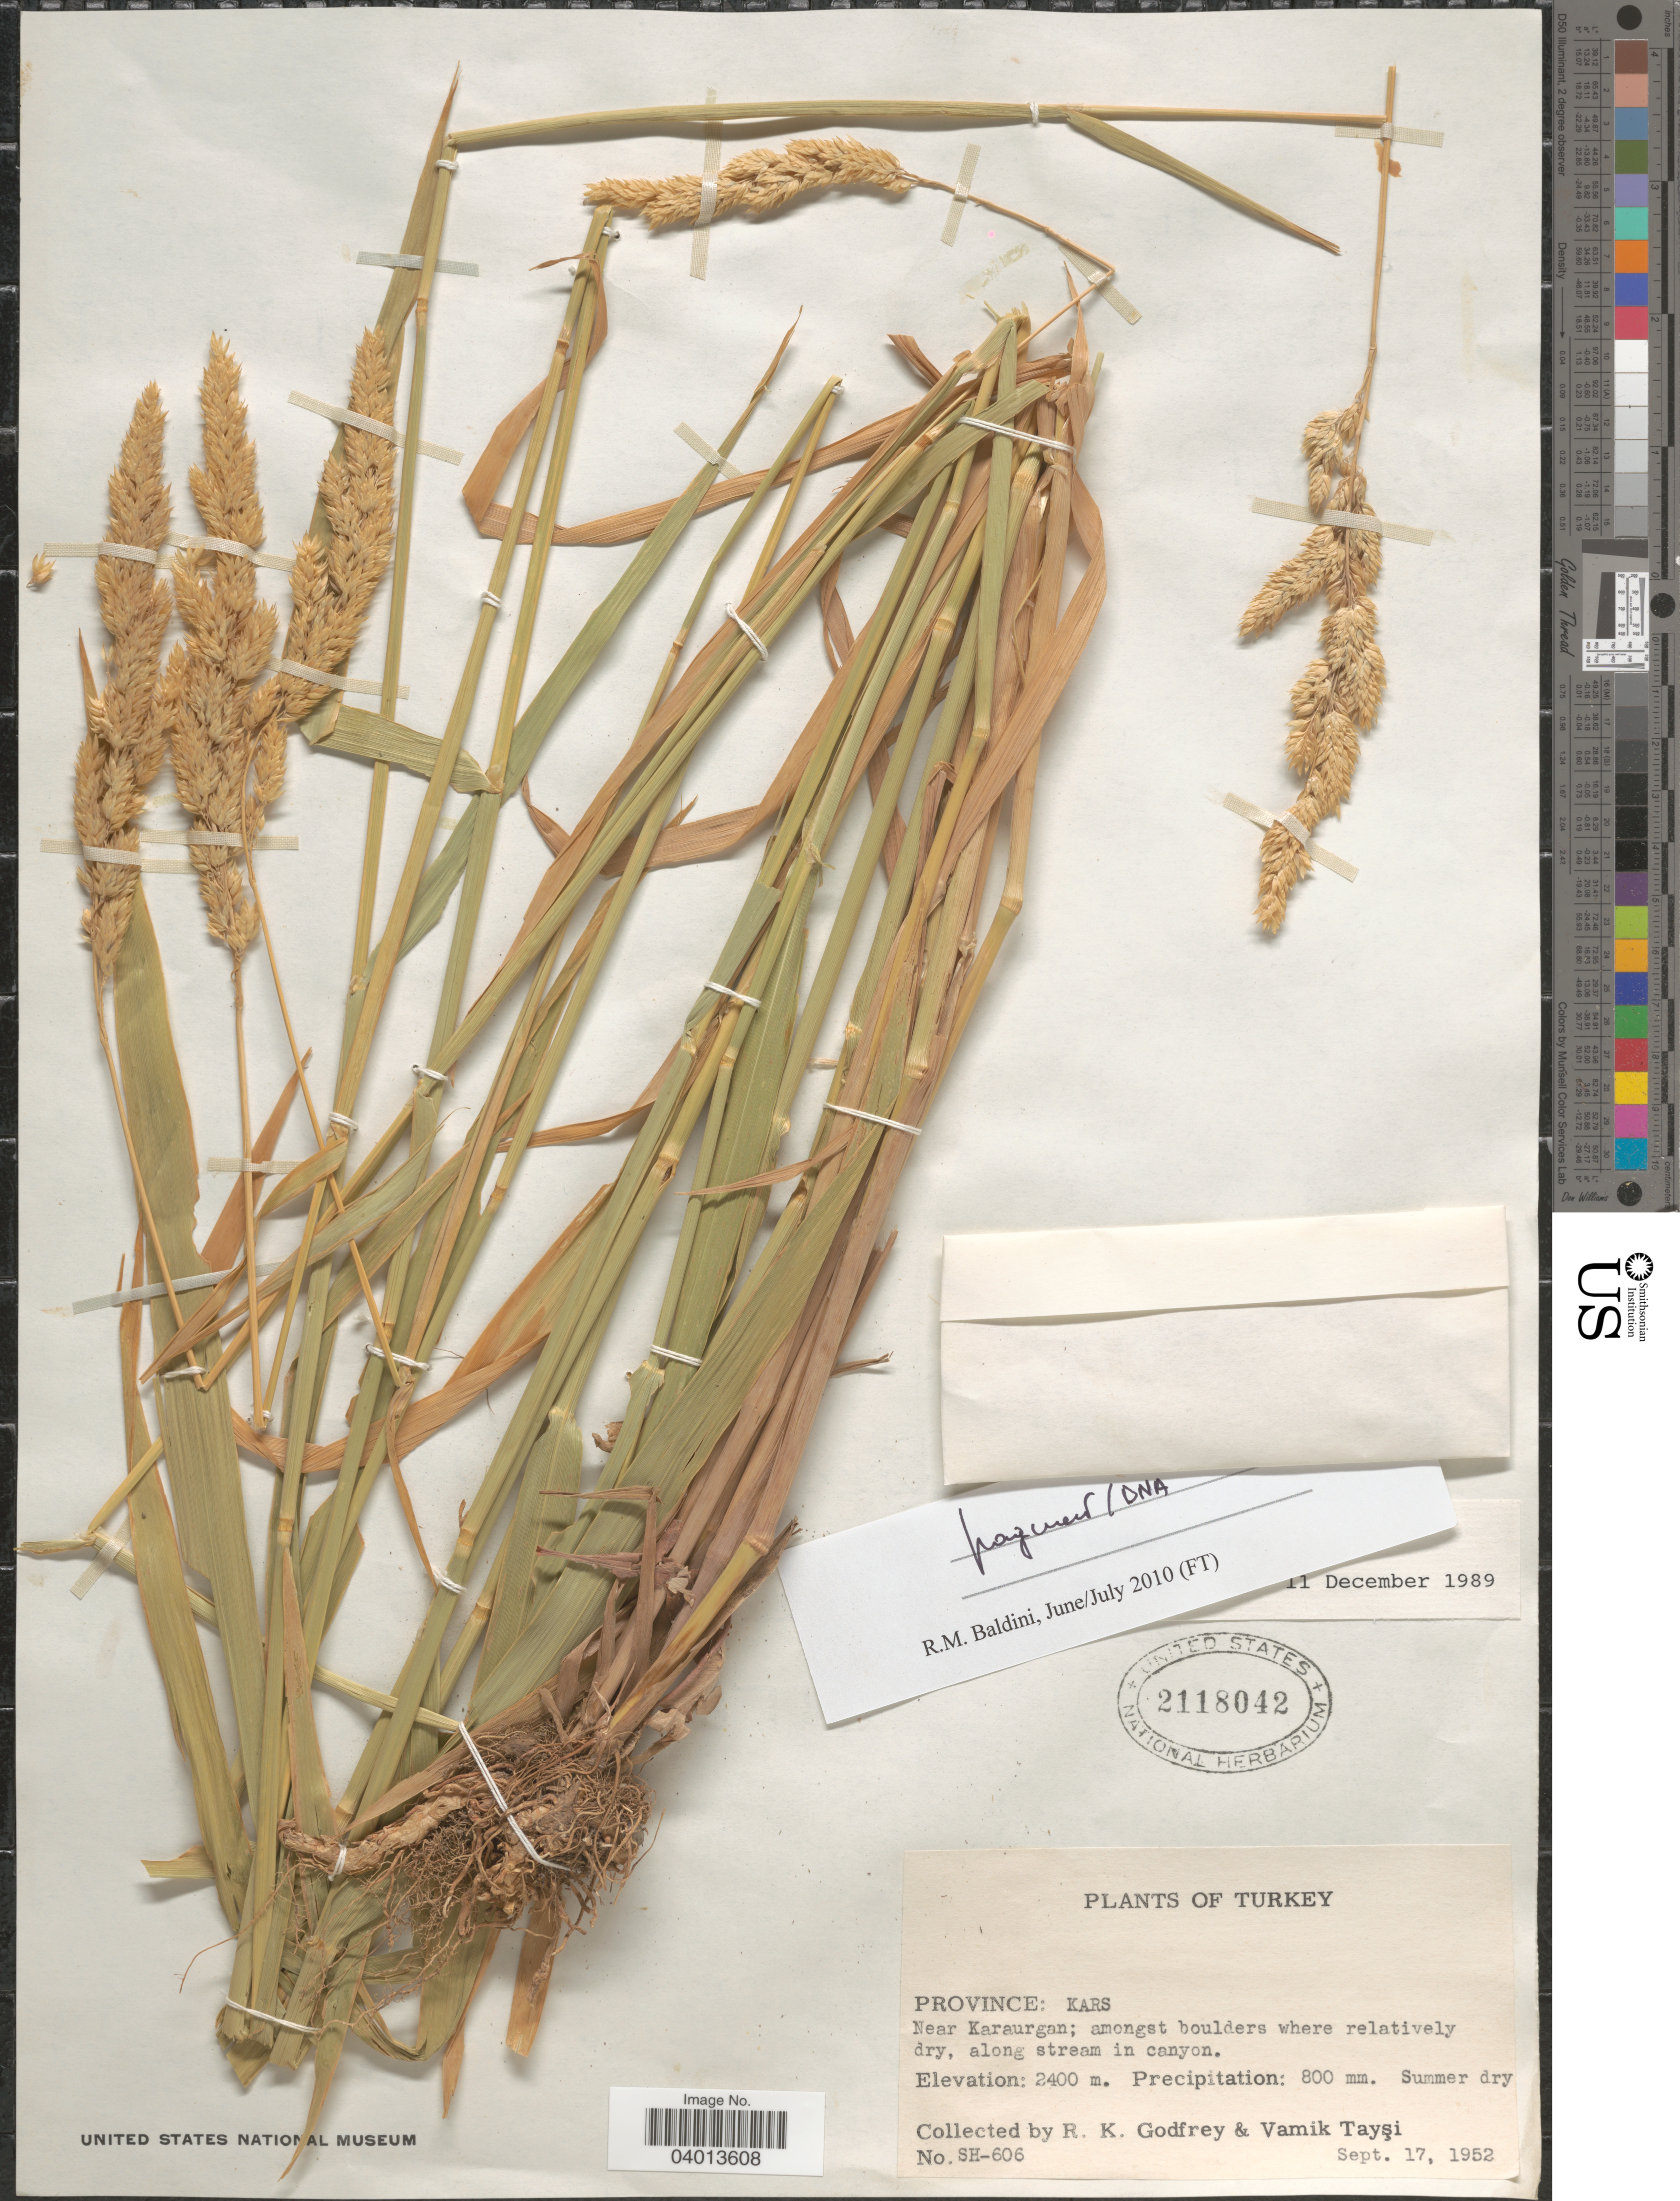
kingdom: Plantae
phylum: Tracheophyta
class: Liliopsida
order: Poales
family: Poaceae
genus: Phalaris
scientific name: Phalaris arundinacea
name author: L.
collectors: R. K. Godfrey & V. Taysi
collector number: SH-606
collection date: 1952-09-17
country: Turkey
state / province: Kars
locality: Near Karaurgan.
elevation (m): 2400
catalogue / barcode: US 2118042